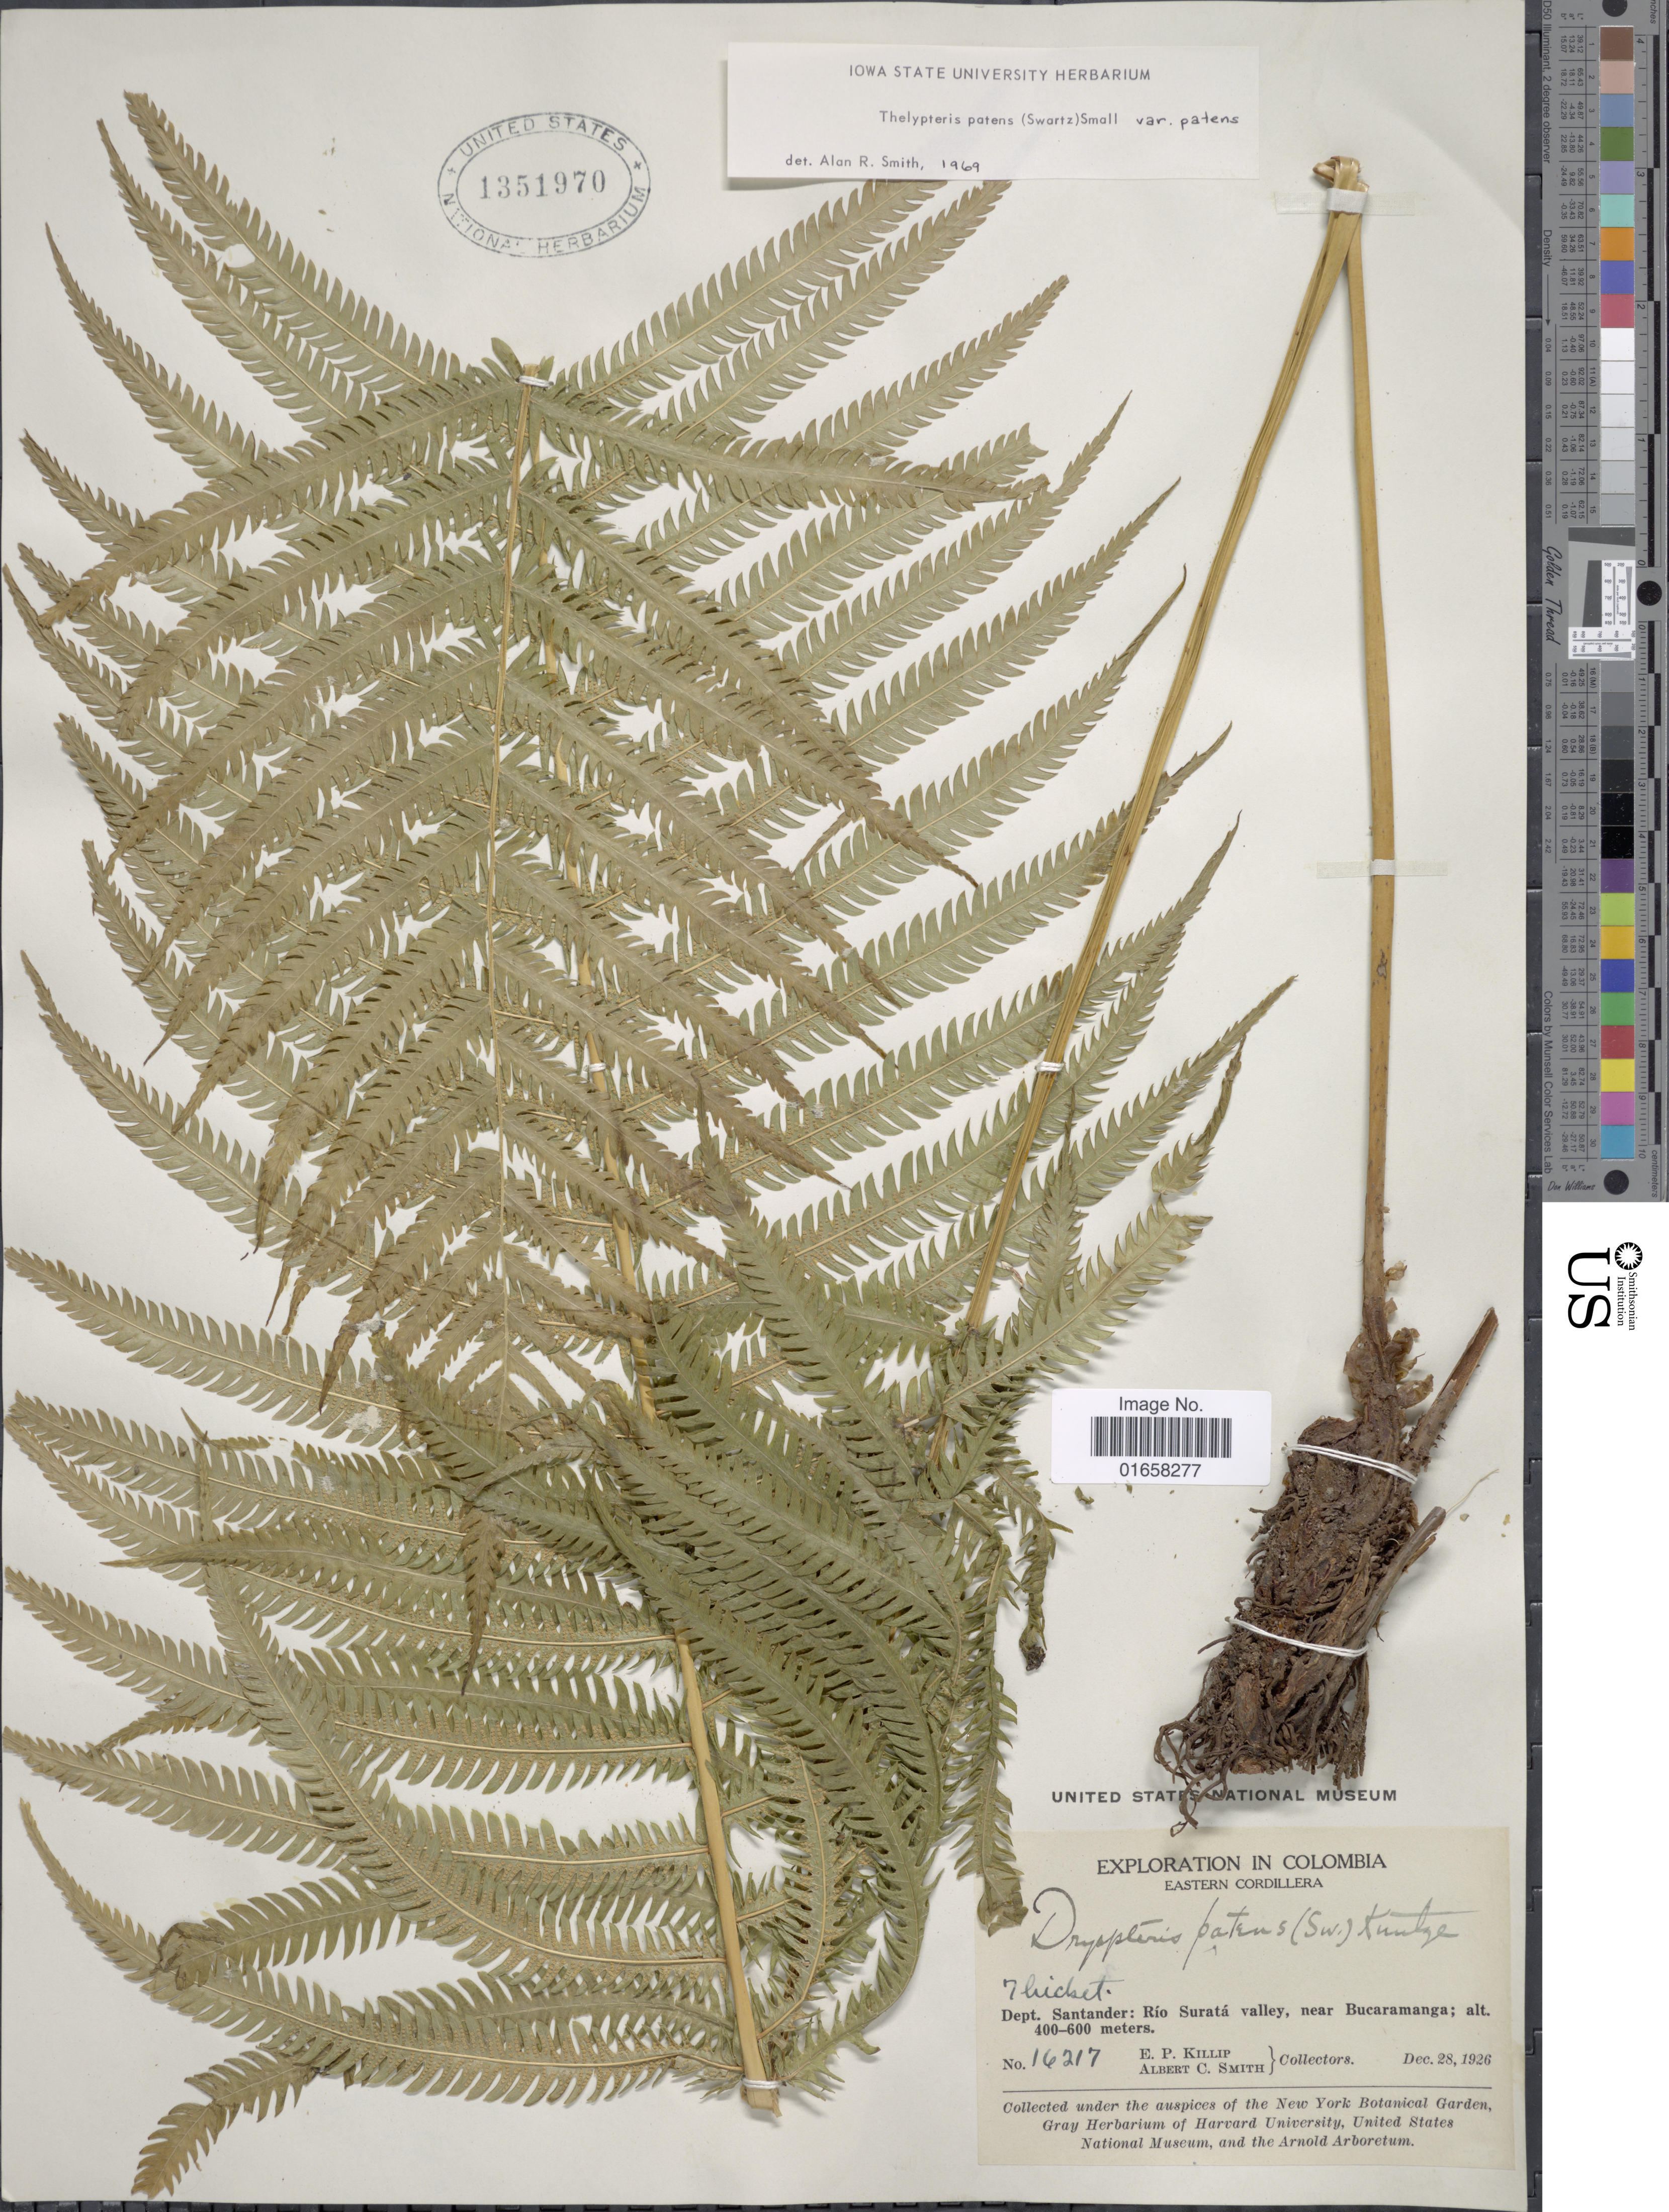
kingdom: Plantae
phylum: Tracheophyta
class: Polypodiopsida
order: Polypodiales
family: Thelypteridaceae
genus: Christella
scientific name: Christella patens var. patens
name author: (Sw.) Holttum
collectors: E. P. Killip & A. C. Smith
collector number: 16217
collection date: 1926-12-28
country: Colombia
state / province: Santander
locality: Eastern Cordillera. Dept.: SantanderL Rio Surata valley, near Bucaramanga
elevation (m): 400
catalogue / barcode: US 1351970